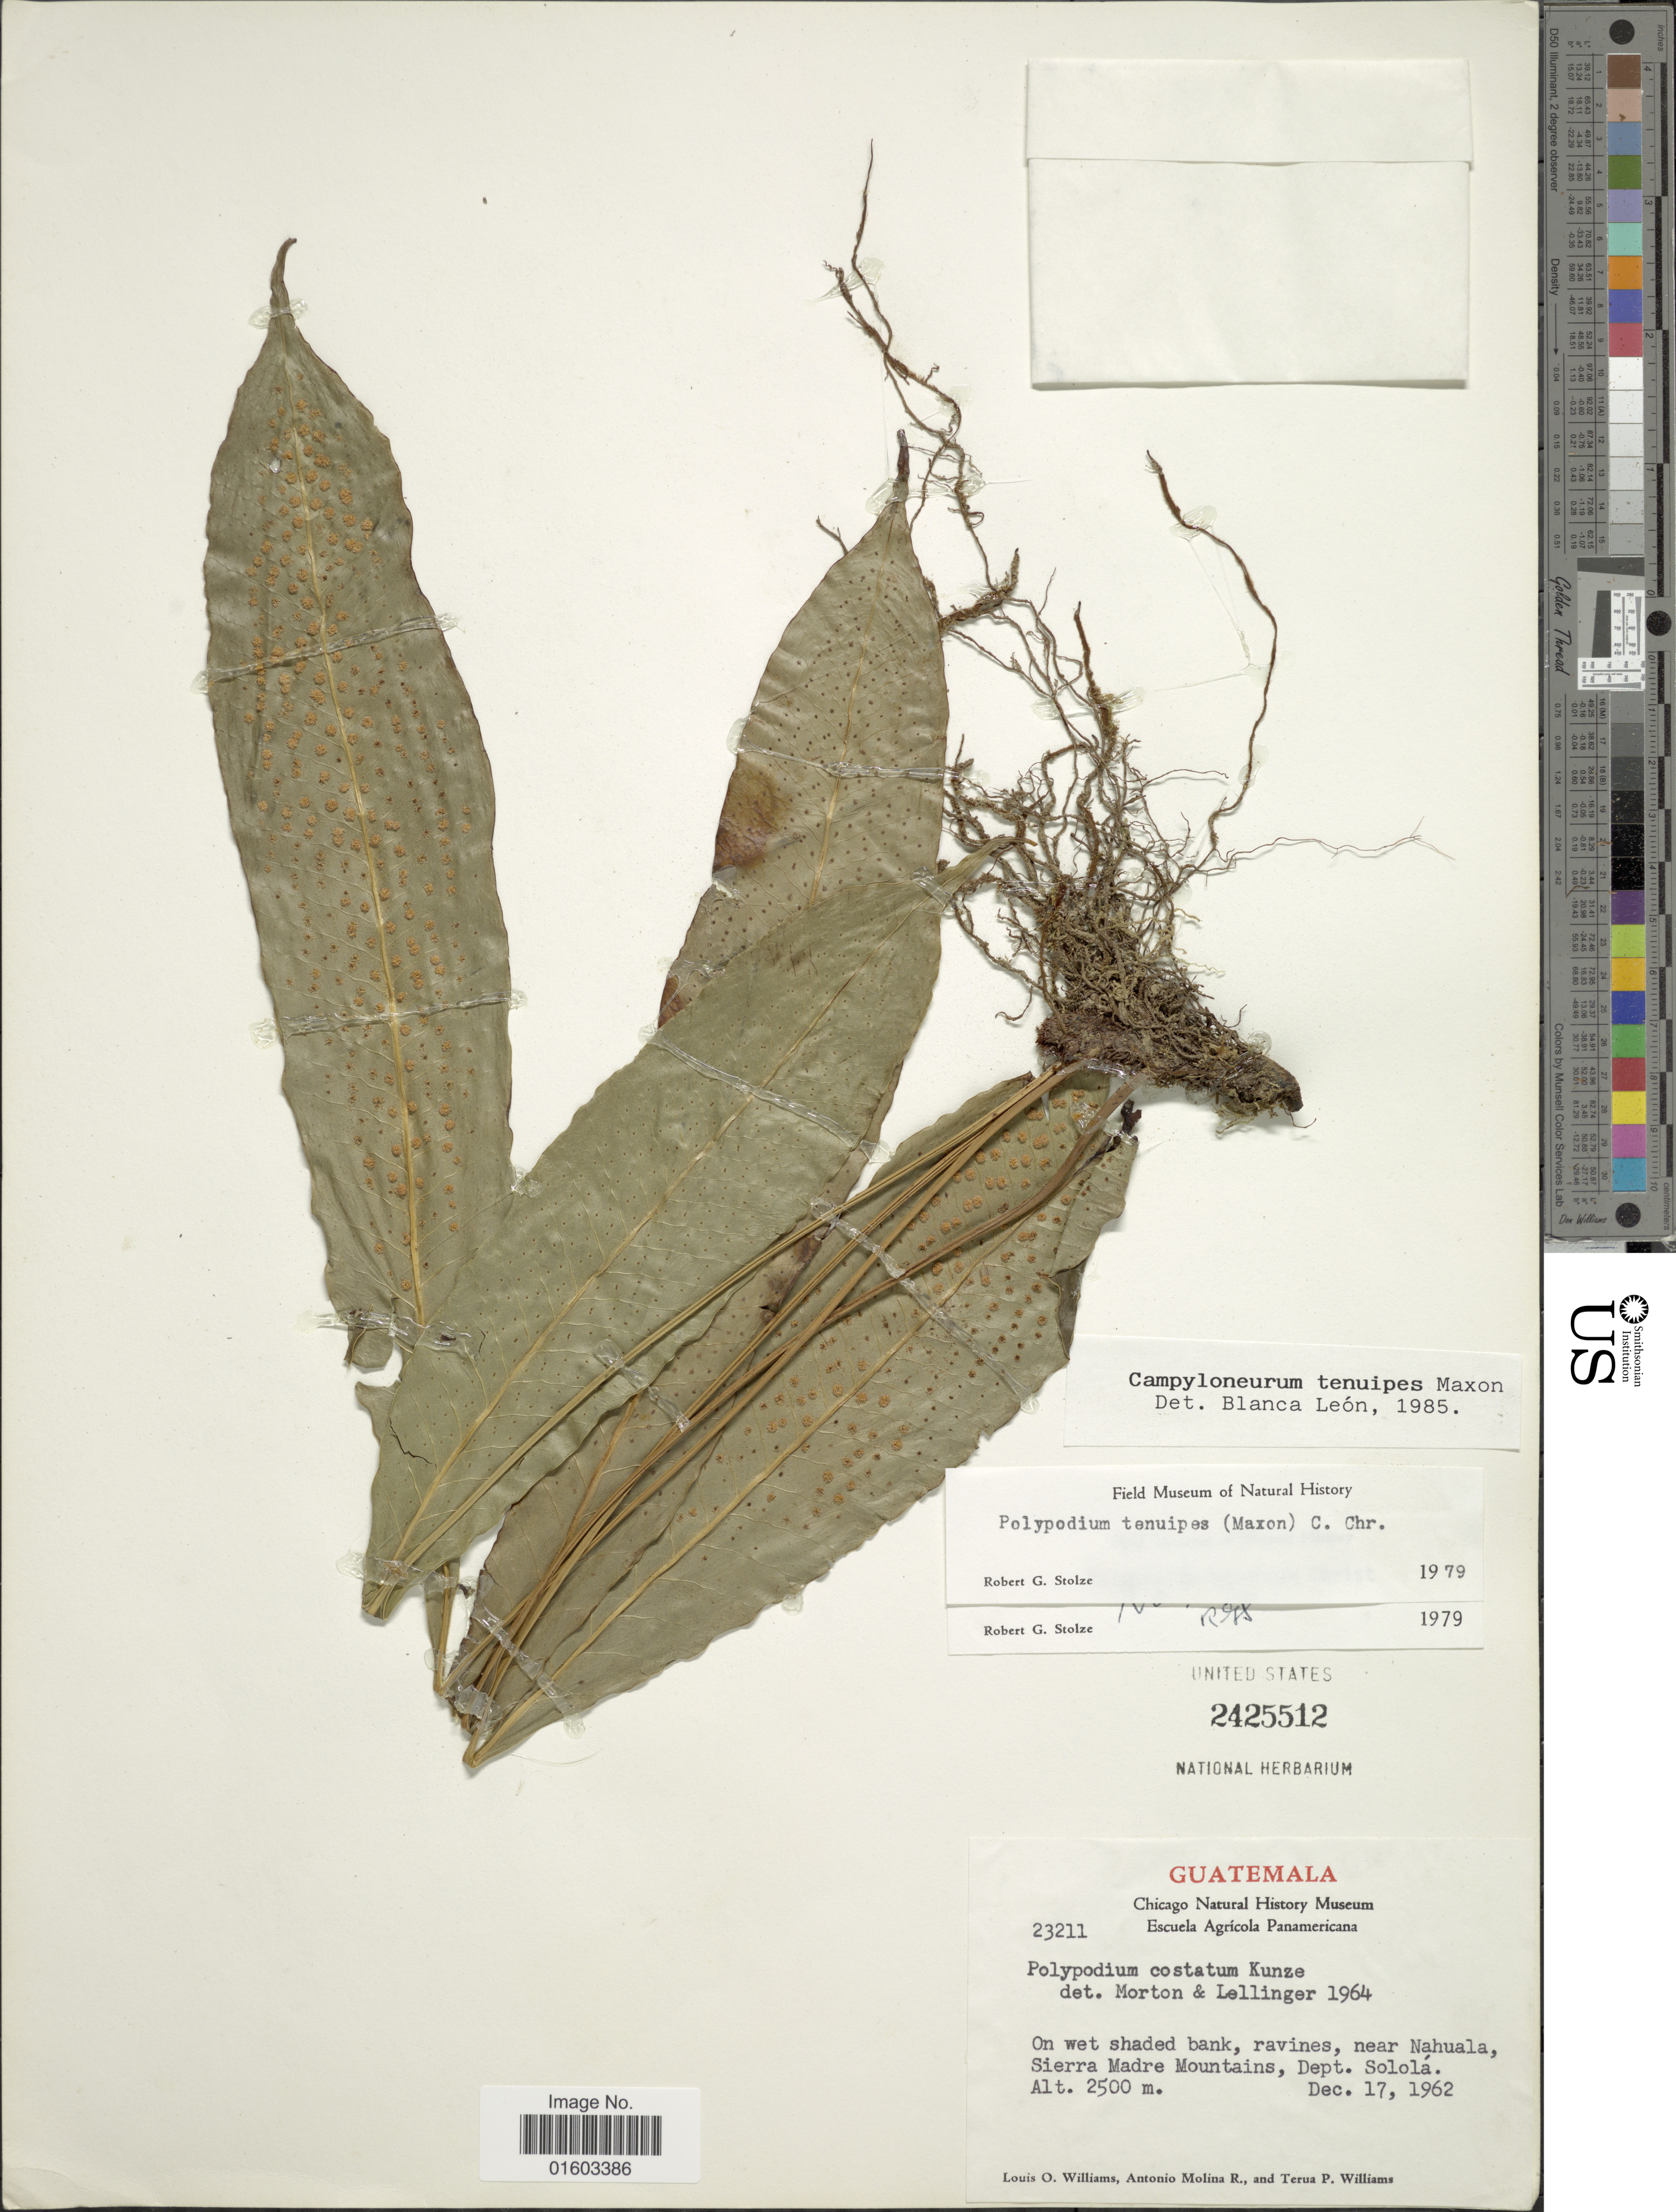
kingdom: Plantae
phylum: Tracheophyta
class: Polypodiopsida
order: Polypodiales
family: Polypodiaceae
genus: Campyloneurum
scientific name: Campyloneurum tenuipes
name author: Maxon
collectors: L. O. Williams, A. Molina R. & T. P. Williams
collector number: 23211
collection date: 1962-12-17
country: Guatemala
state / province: Sololá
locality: ON wet shaded bank, ravines, near Nahuala, Sierra Madre Mountains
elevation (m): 2500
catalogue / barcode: US 2425512